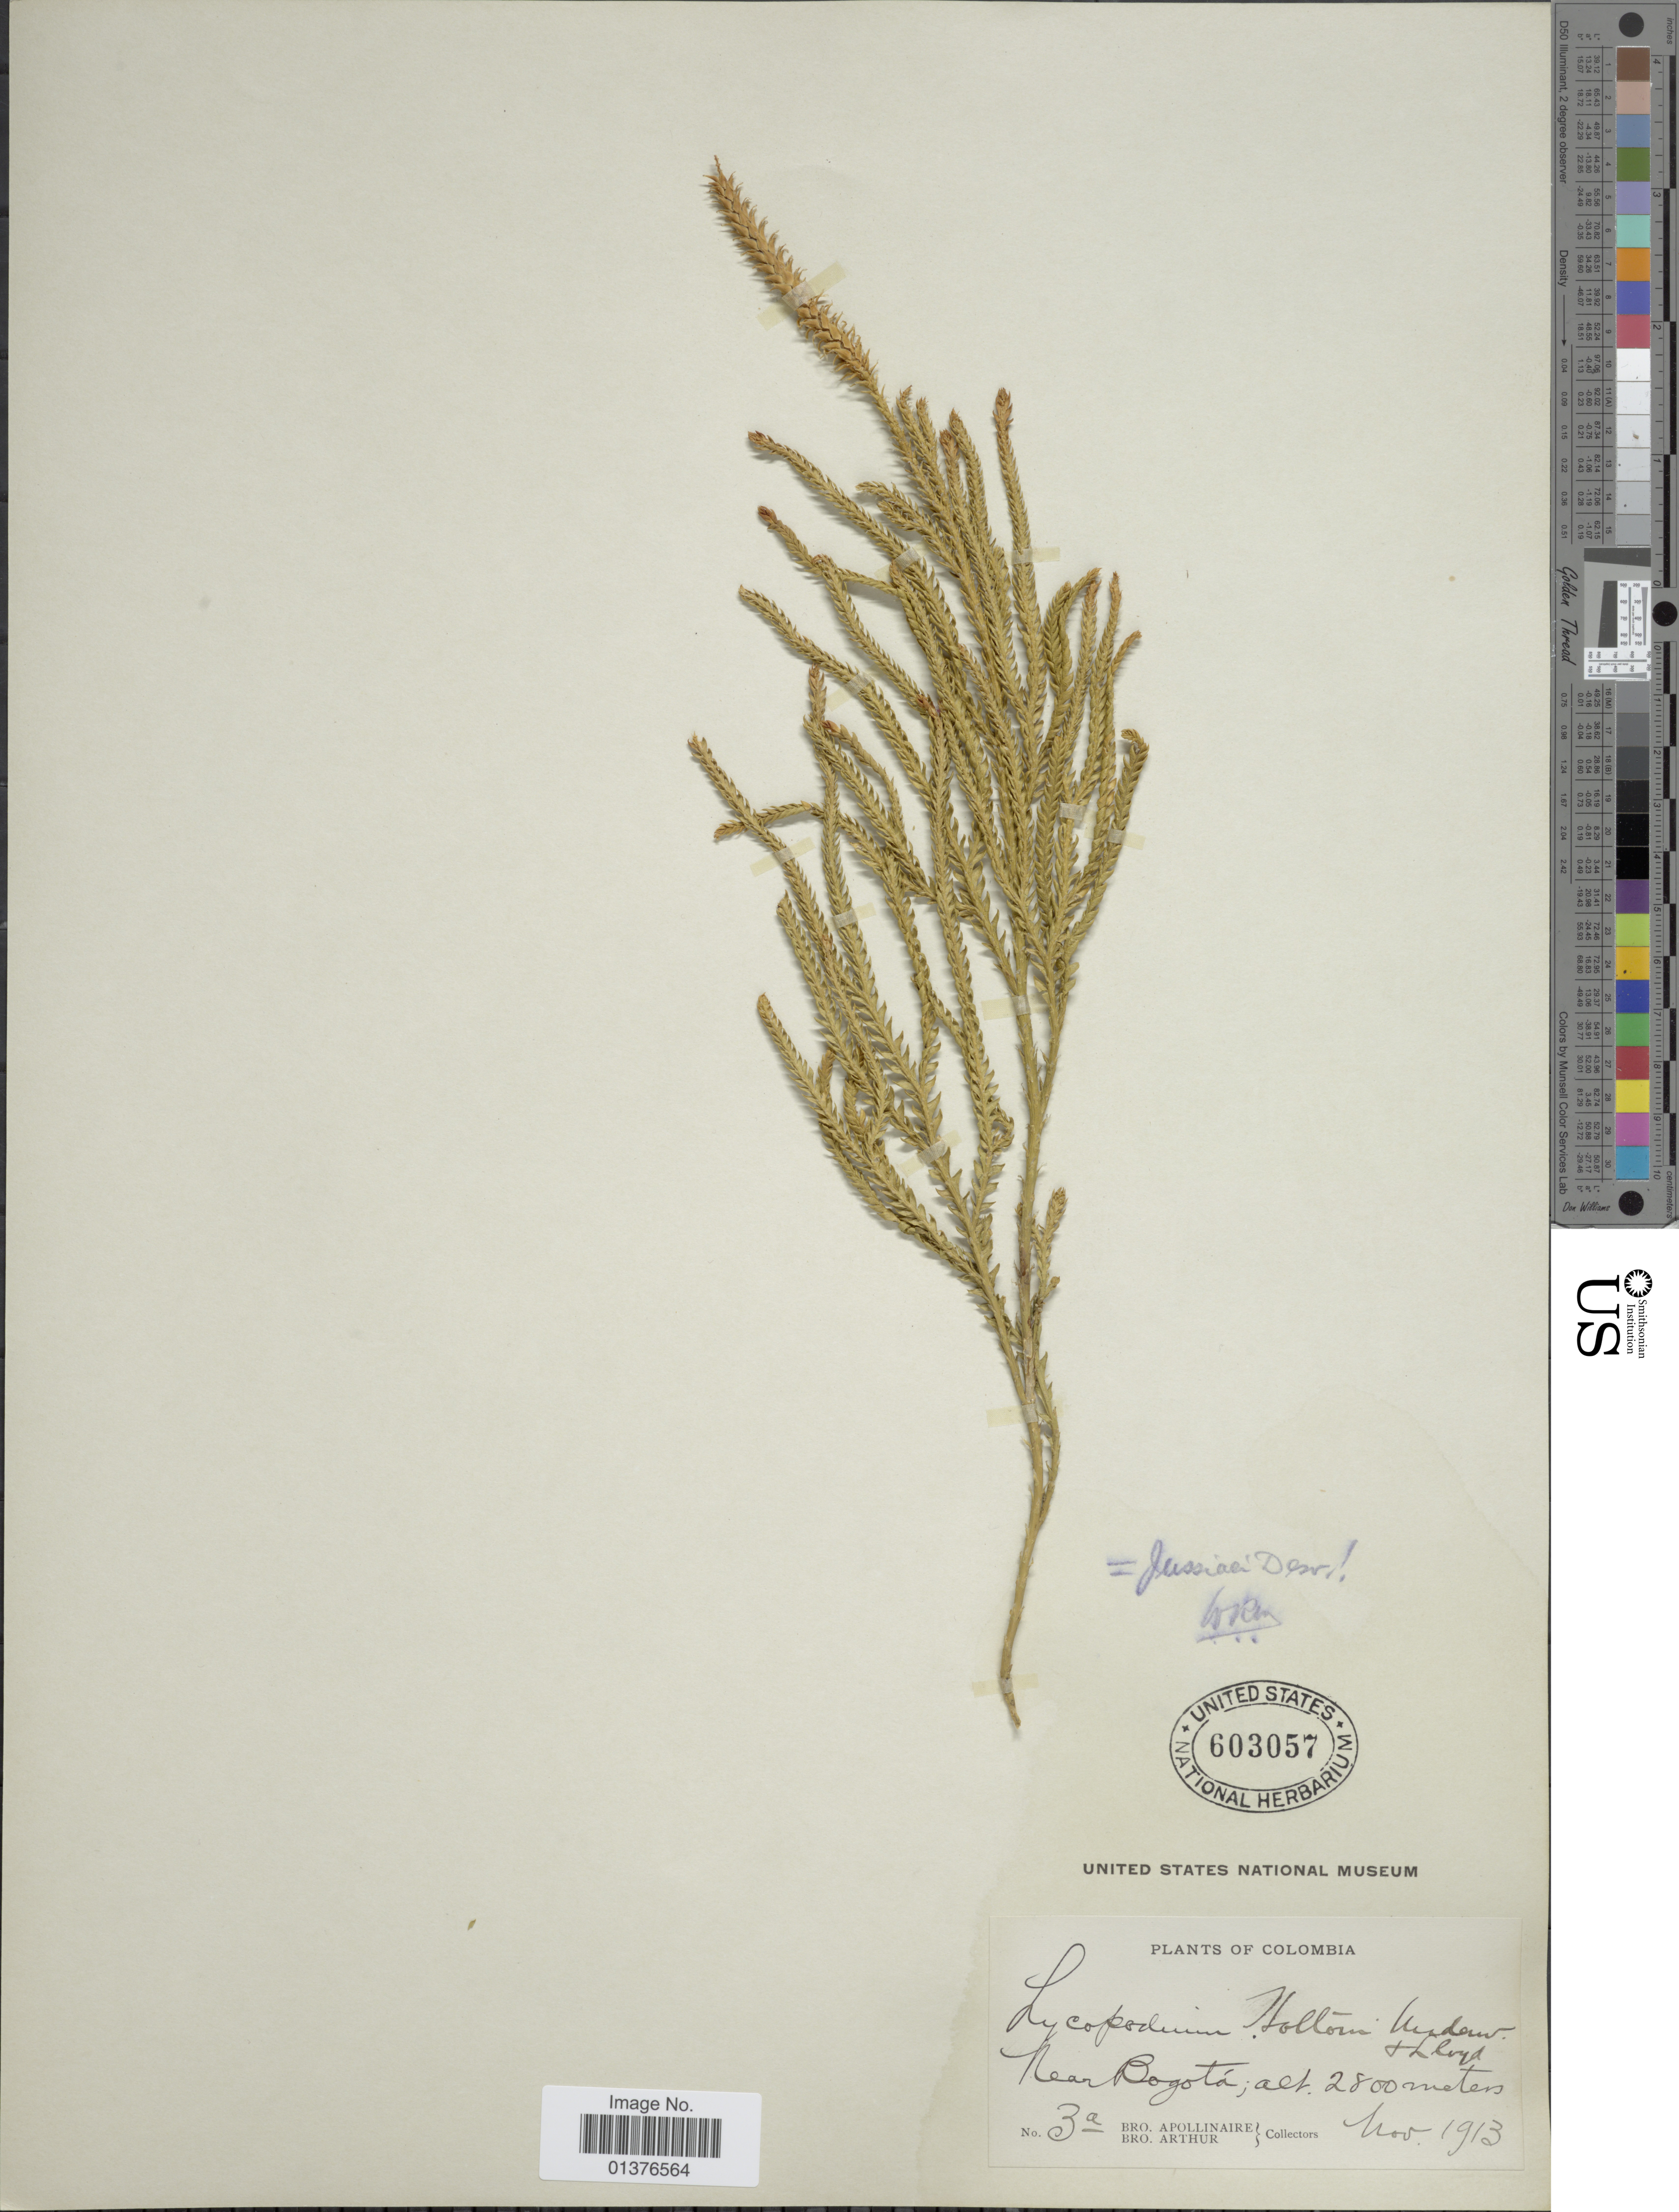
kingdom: Plantae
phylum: Tracheophyta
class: Lycopodiopsida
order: Lycopodiales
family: Lycopodiaceae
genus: Diphasium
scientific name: Diphasium jussiaei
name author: (Desv.) C. Presl ex Rothm.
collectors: Bro. Apollinaire & Bro. Arthur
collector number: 3a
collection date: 1913-11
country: Colombia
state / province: Bogota D.C.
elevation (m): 2800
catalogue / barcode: US 603057